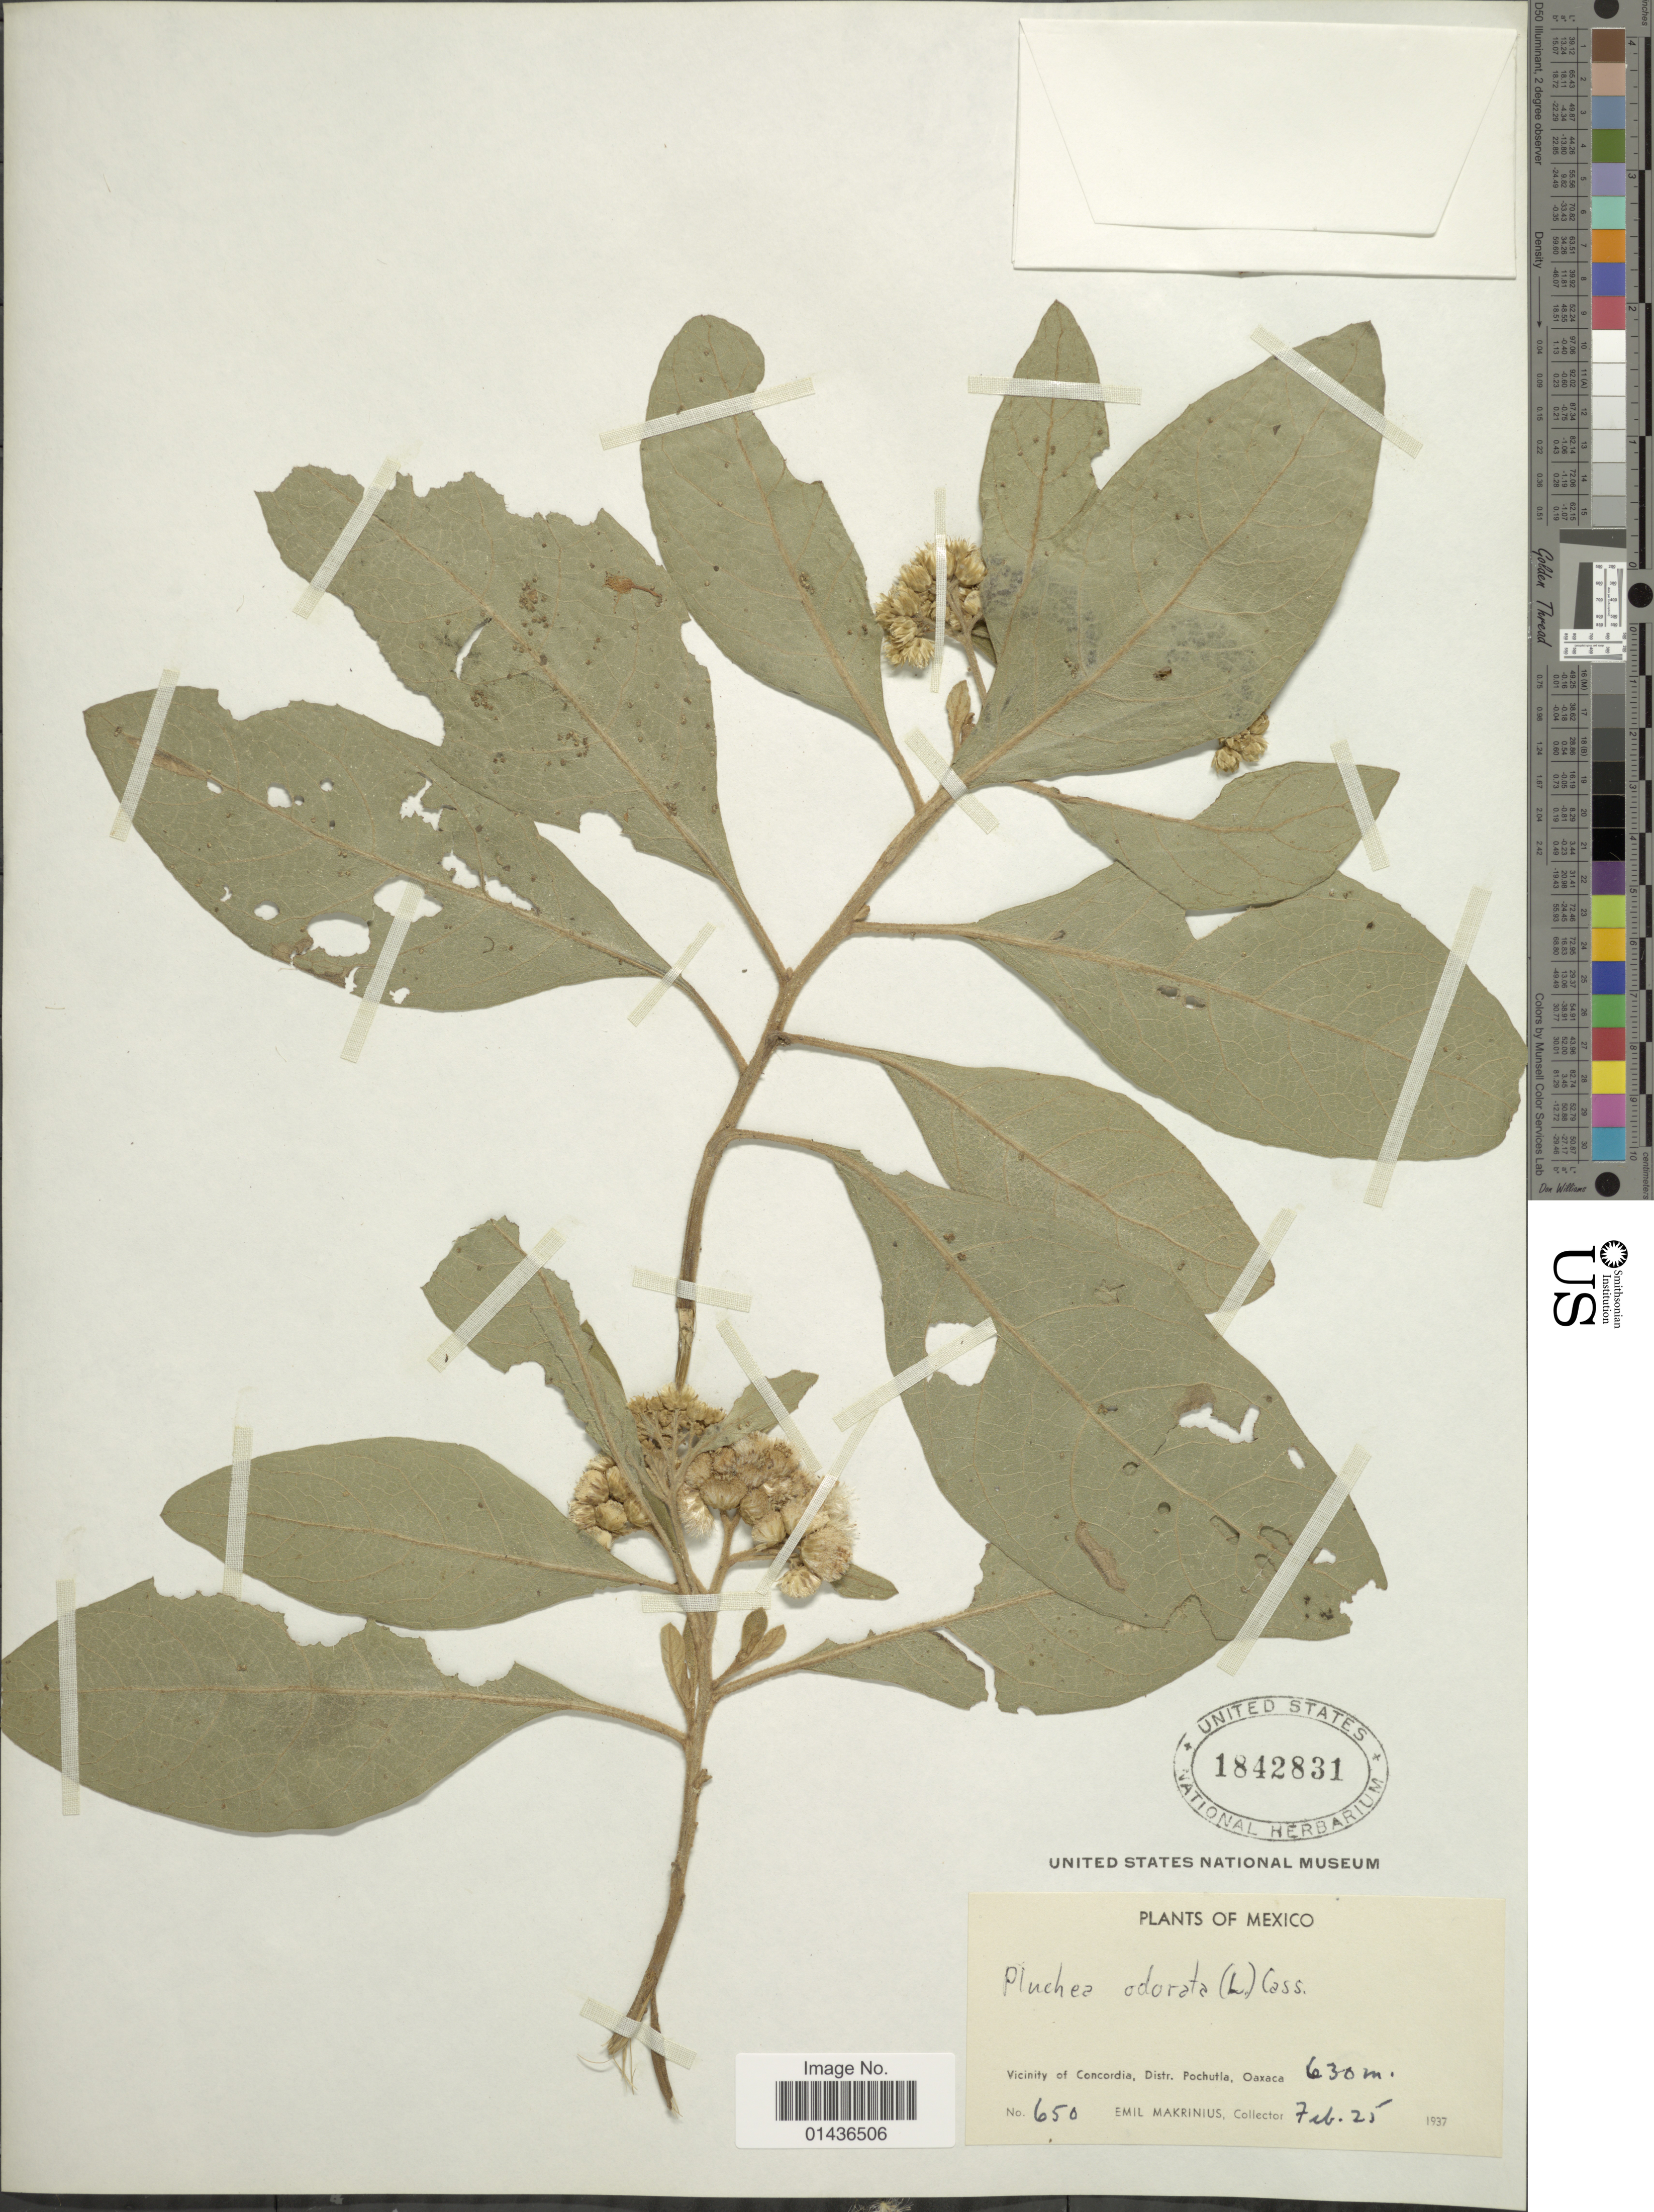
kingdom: Plantae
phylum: Tracheophyta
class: Magnoliopsida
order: Asterales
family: Asteraceae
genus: Pluchea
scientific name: Pluchea carolinensis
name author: (Jacq.) D. Don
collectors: E. Makrinus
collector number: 650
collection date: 1937-02-25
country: Mexico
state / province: Oaxaca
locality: Vicinity of Concordia, Distr. Pochutla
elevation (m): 630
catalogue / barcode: US 1842831